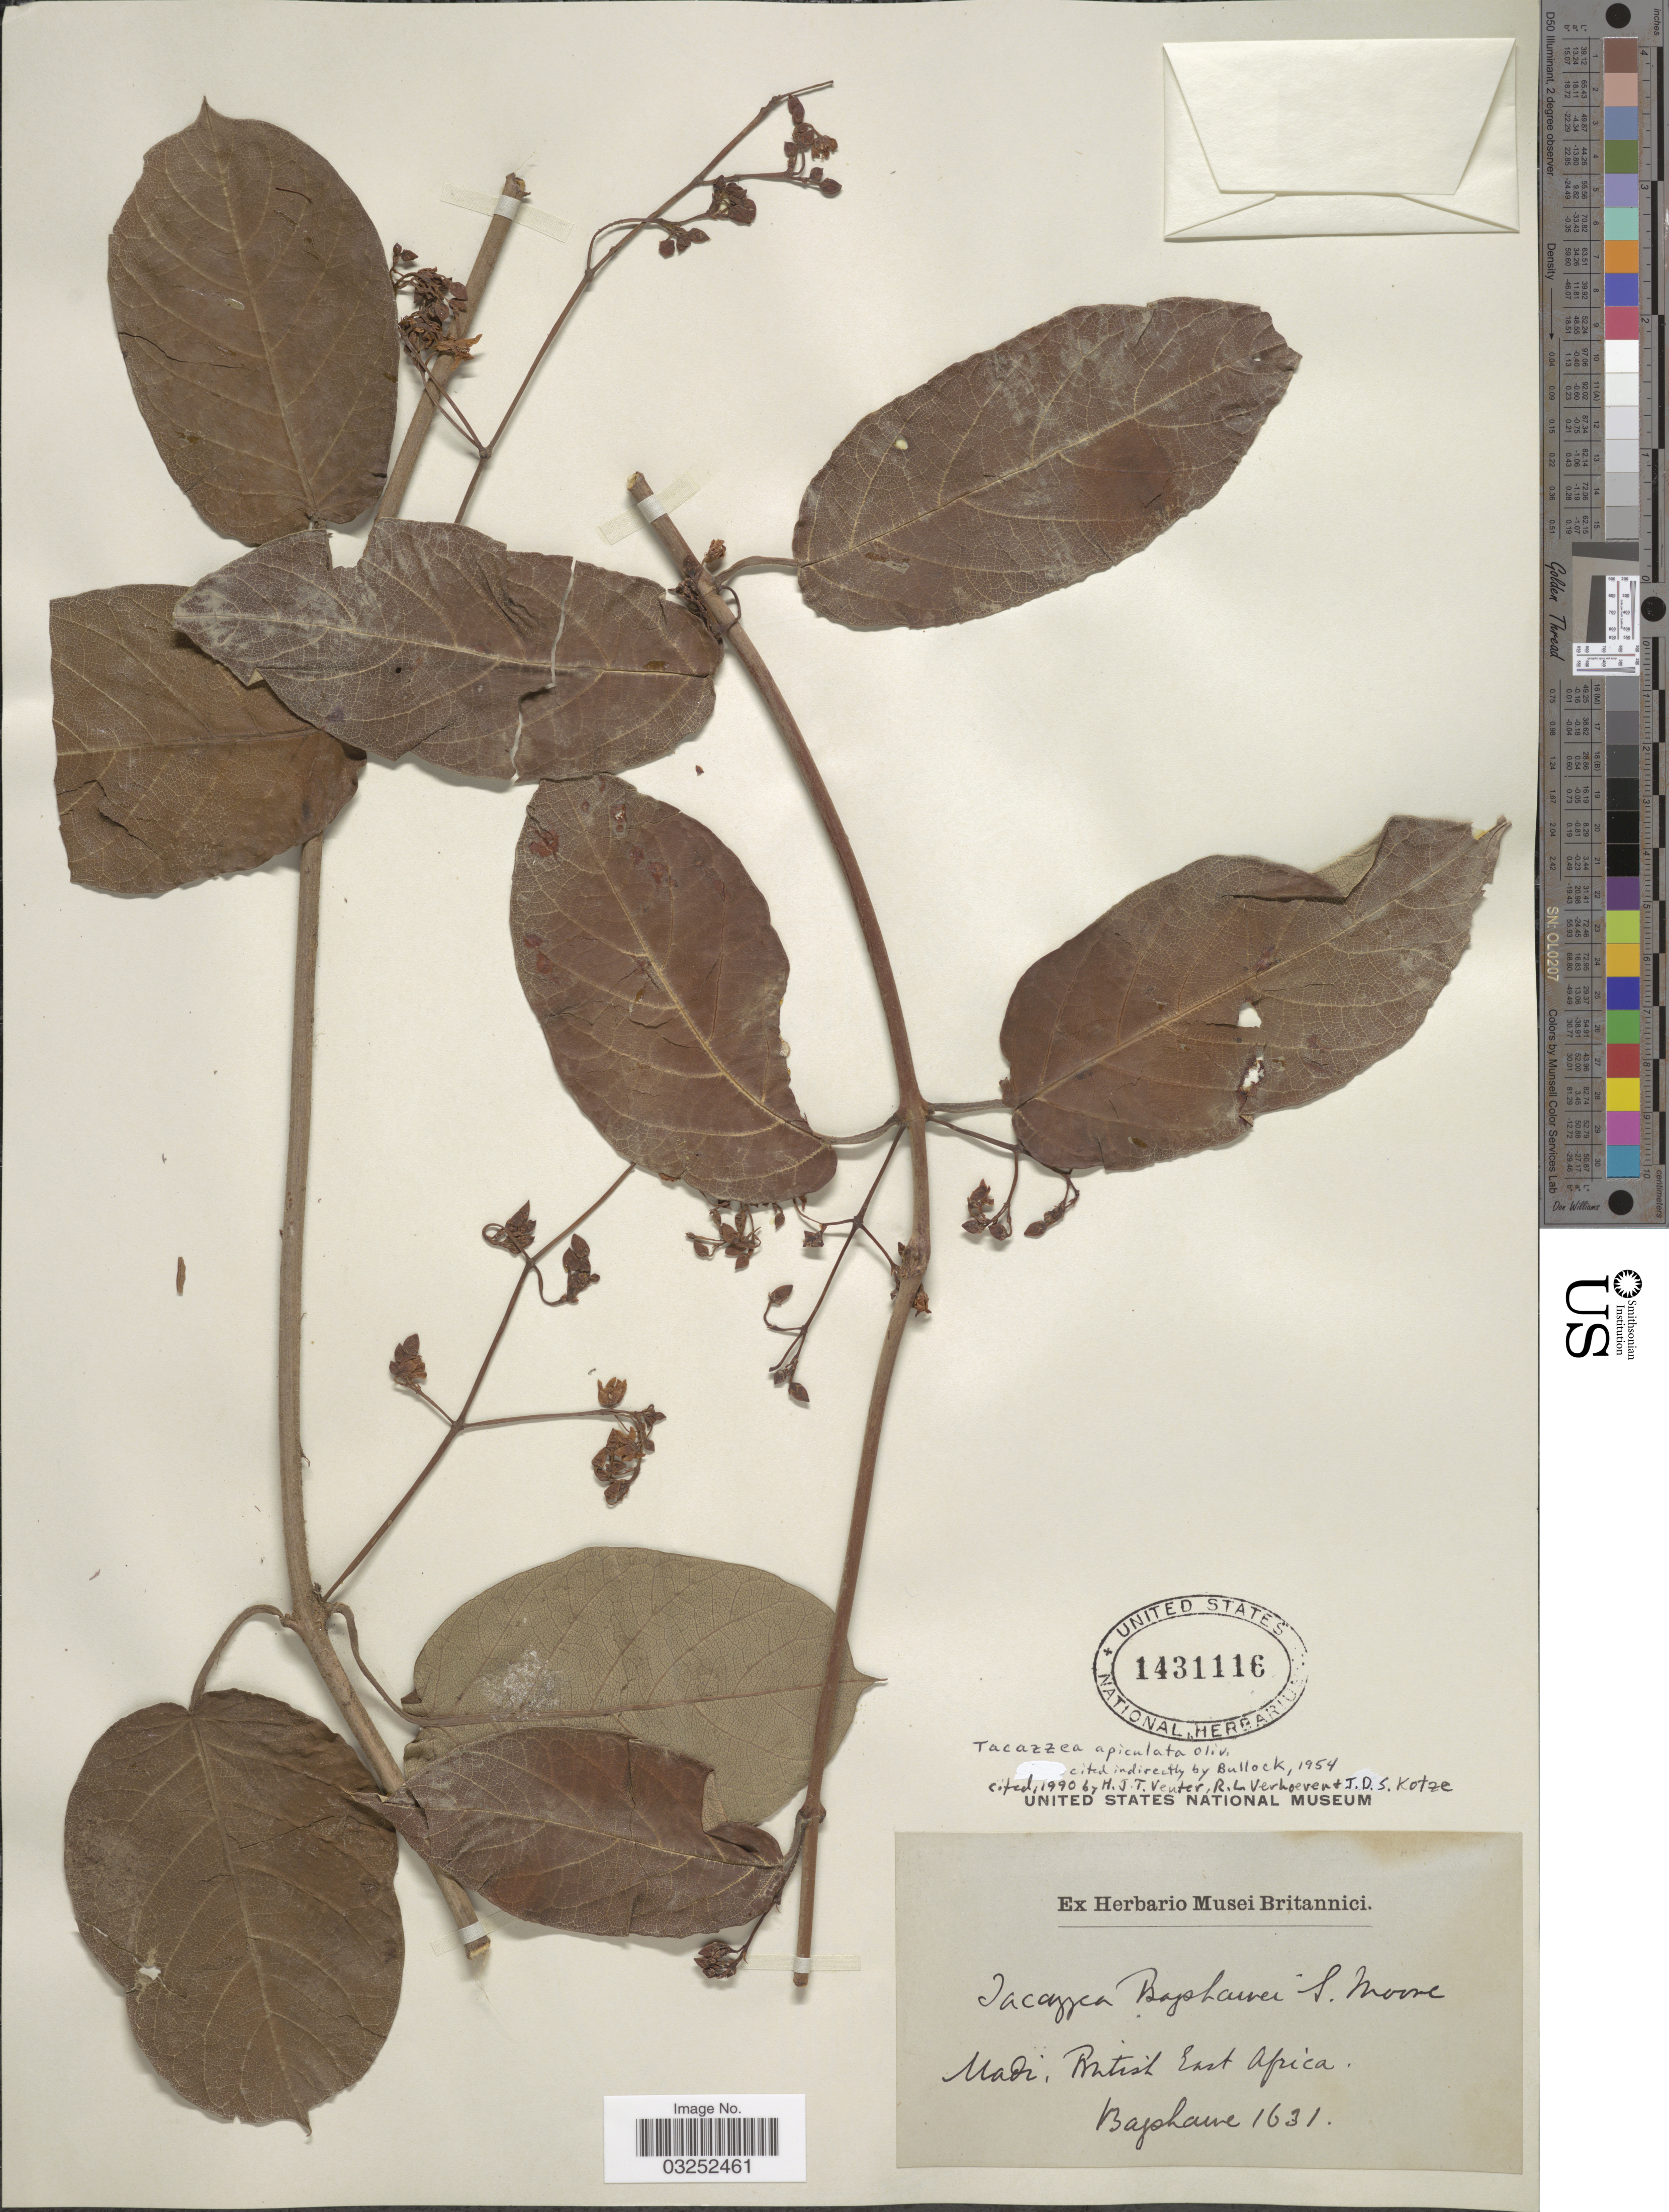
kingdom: Plantae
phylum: Tracheophyta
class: Magnoliopsida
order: Gentianales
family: Apocynaceae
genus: Tacazzea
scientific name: Tacazzea apiculata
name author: Oliv.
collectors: Bagshawe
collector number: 1631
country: Uganda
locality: Madi: British East Africa.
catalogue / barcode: US 1431116